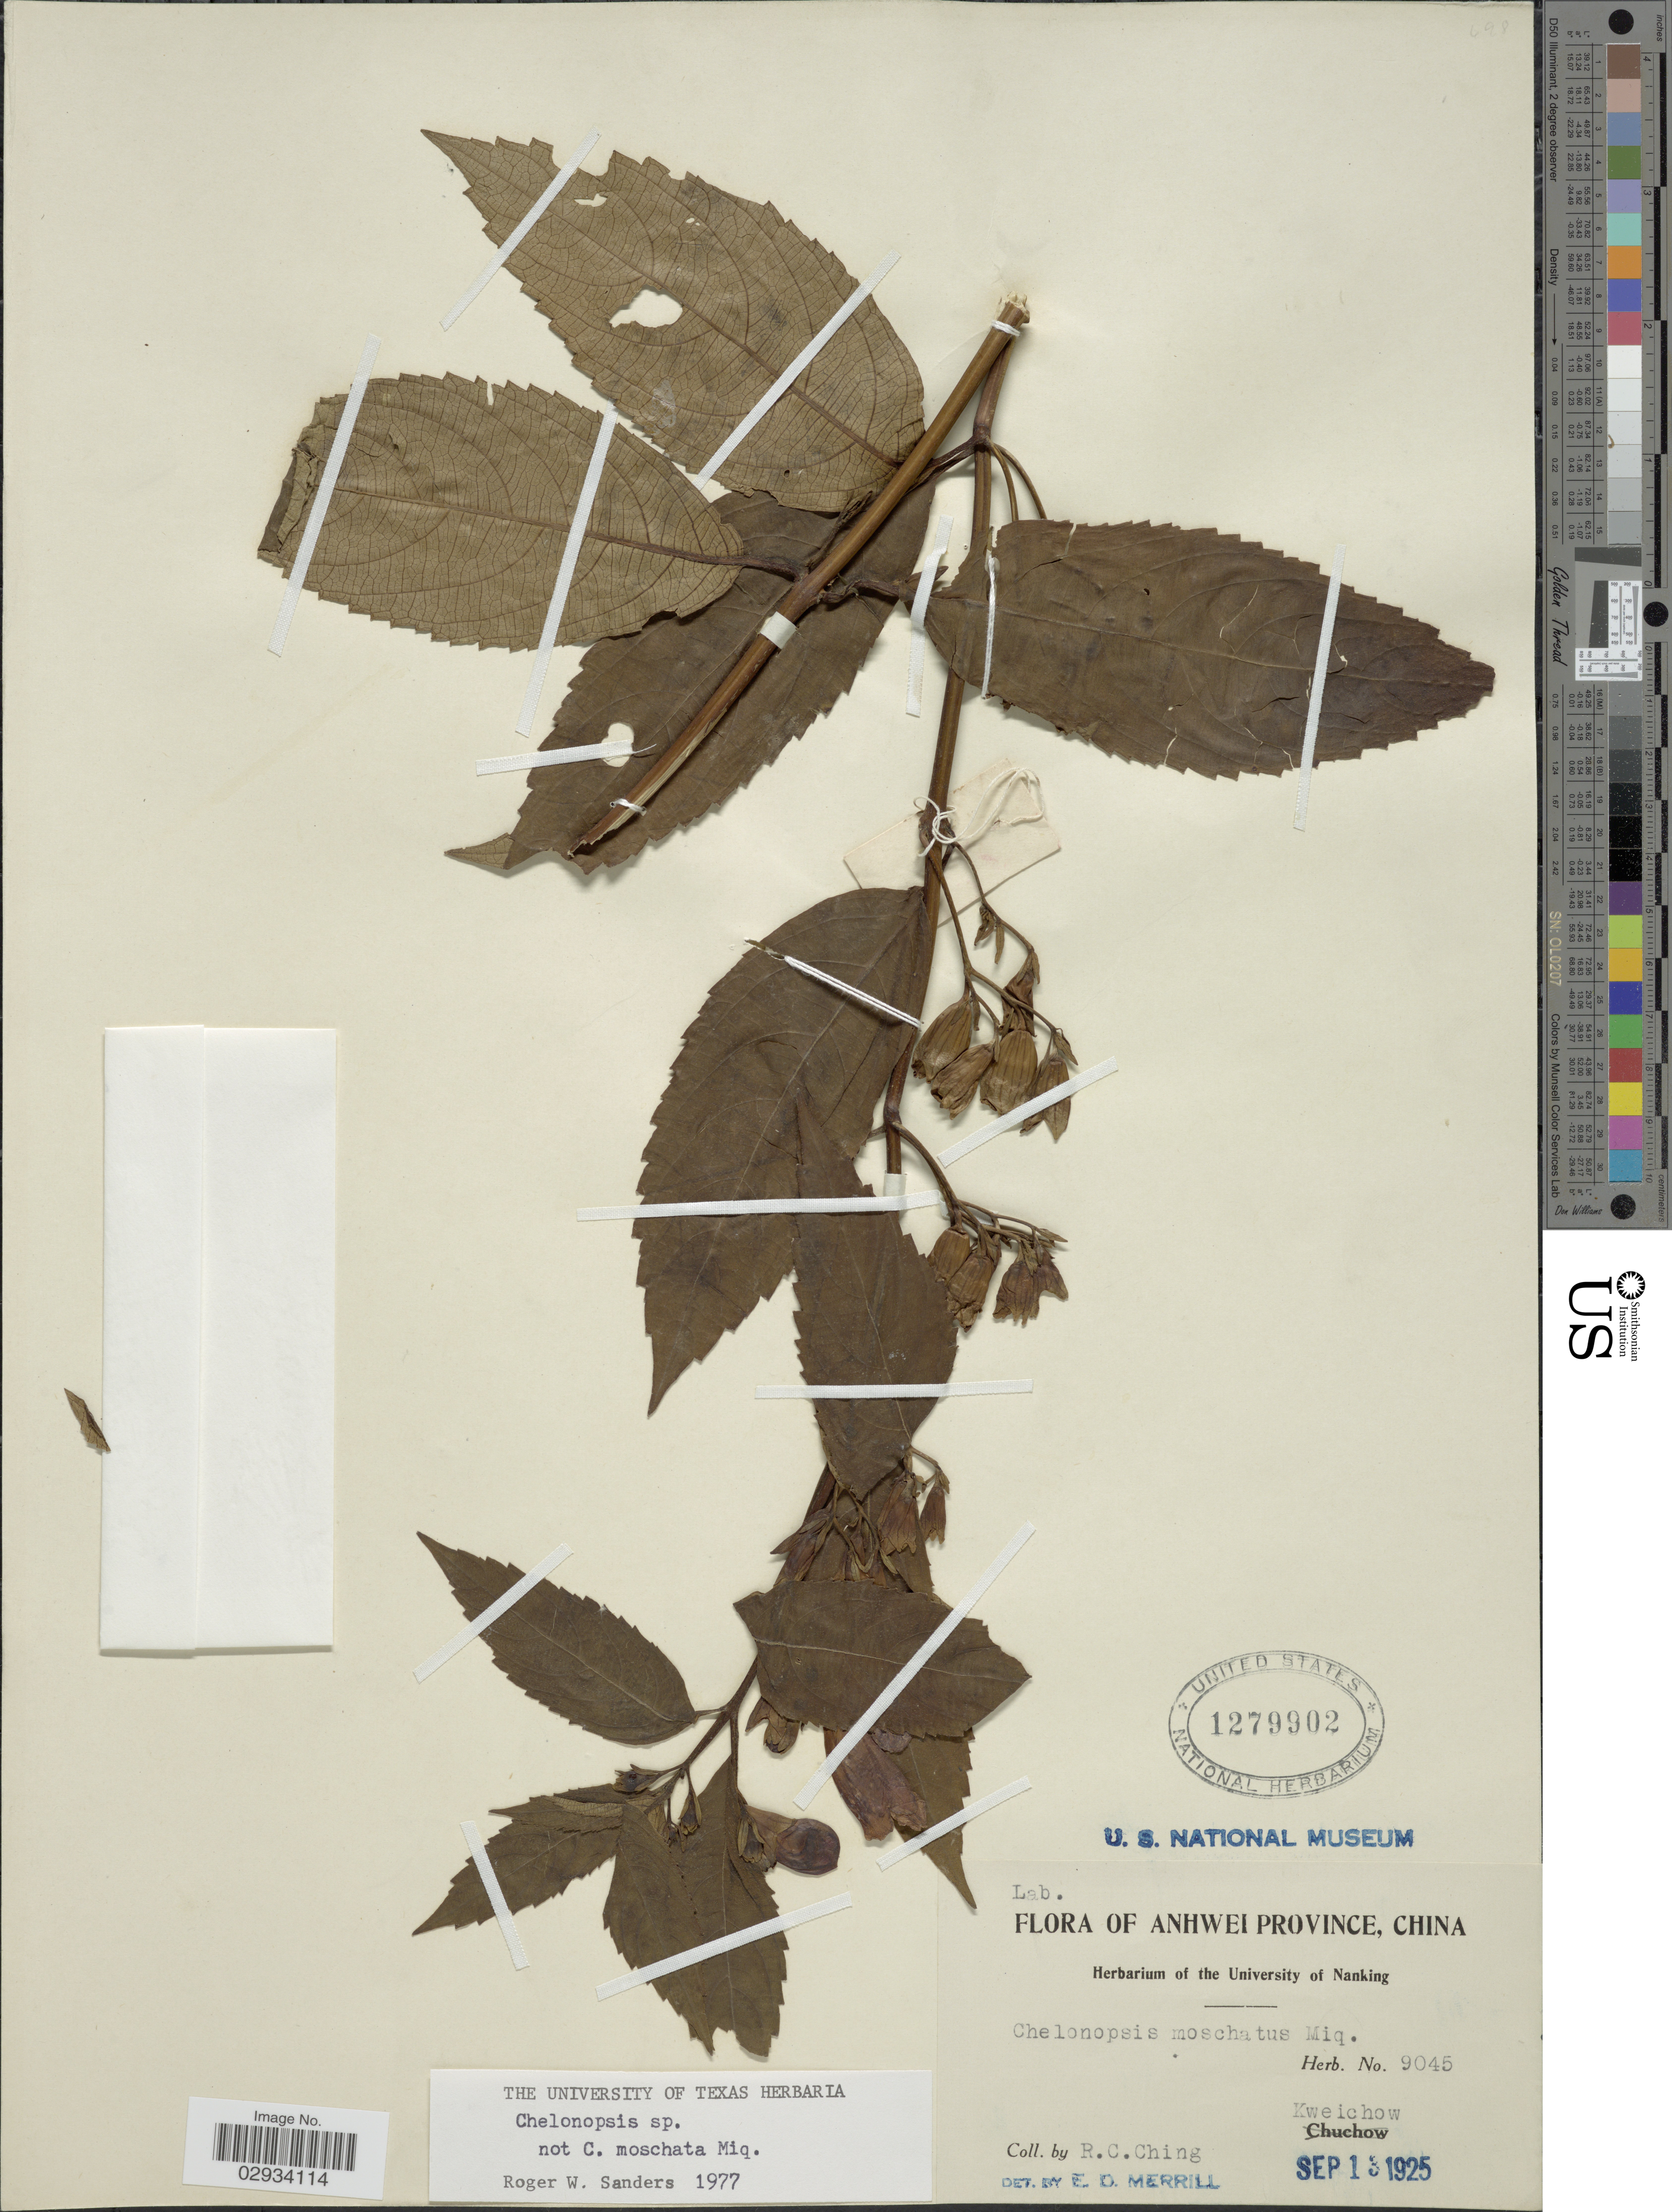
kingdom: Plantae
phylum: Tracheophyta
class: Magnoliopsida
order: Lamiales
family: Lamiaceae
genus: Chelonopsis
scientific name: Chelonopsis sp.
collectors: R. C. Ching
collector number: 9045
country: China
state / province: Anhui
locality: Anhwei Province. Kweichow.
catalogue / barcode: US 1279902